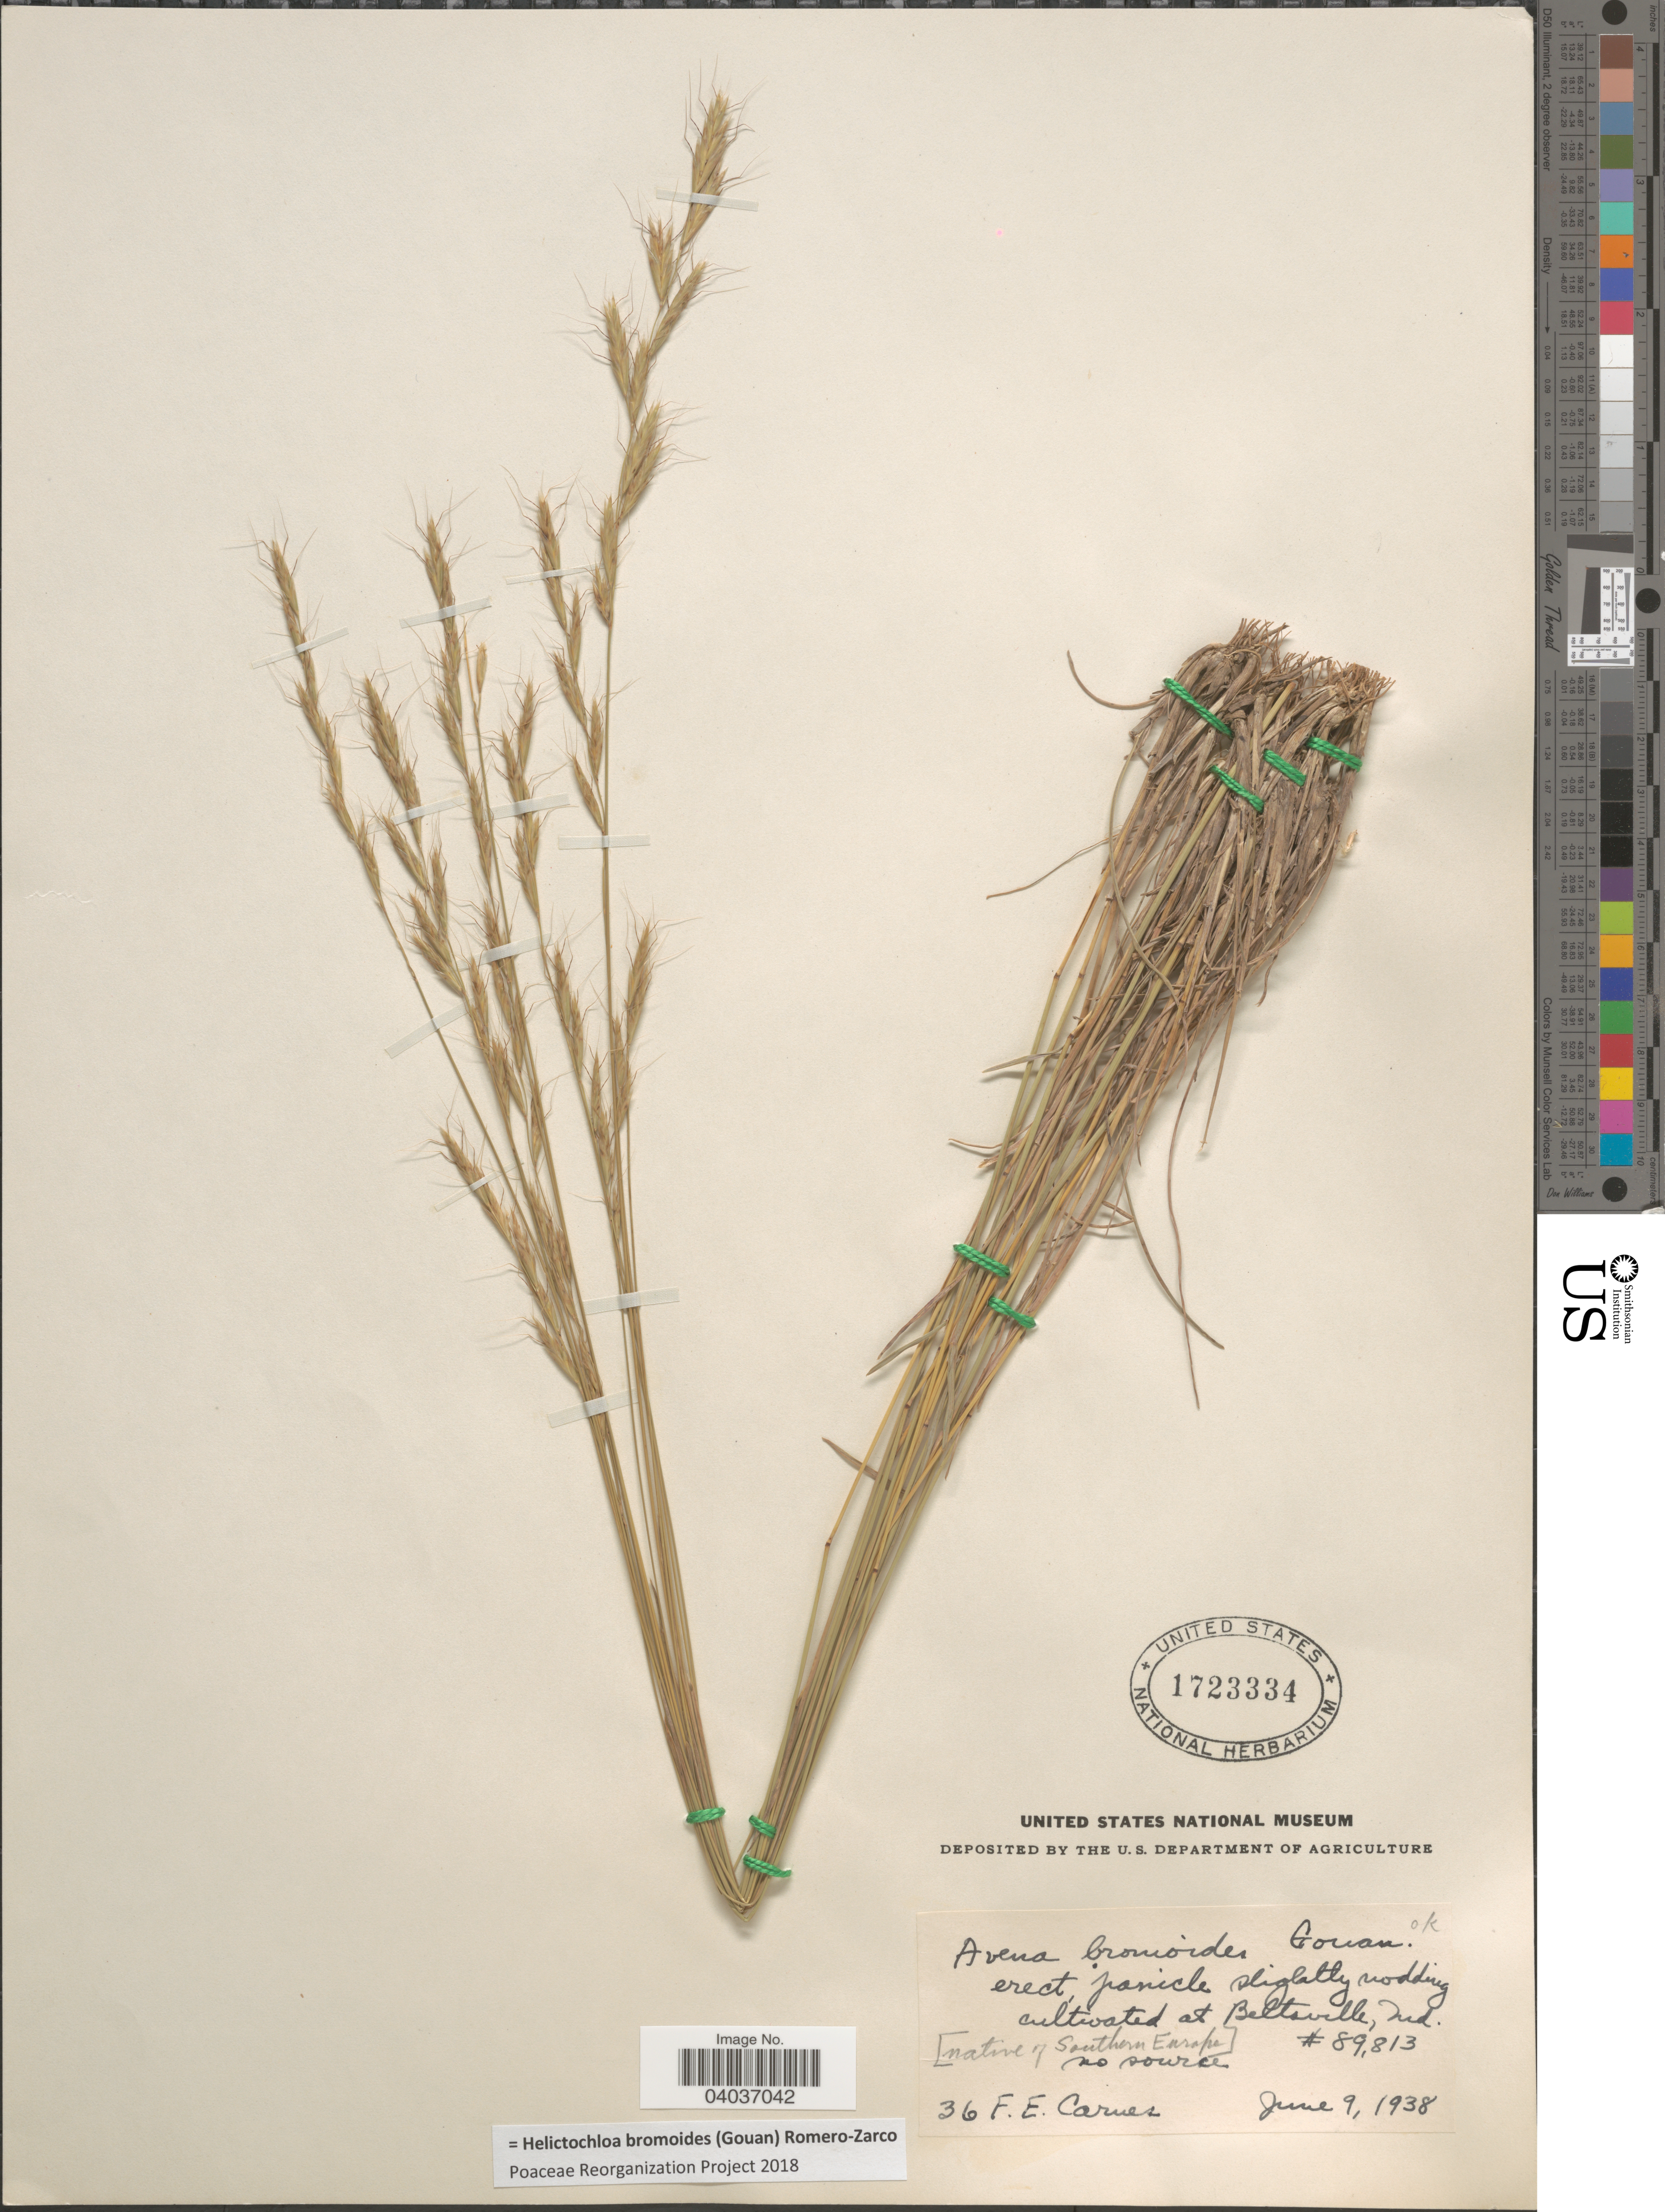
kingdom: Plantae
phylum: Tracheophyta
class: Liliopsida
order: Poales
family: Poaceae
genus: Helictochloa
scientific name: Helictochloa bromoides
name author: (Gouan) Romero-Zarco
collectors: F. Carnes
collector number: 36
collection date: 1938-06-09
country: United States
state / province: Maryland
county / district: Prince George's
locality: Beltsville.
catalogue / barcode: US 1723334